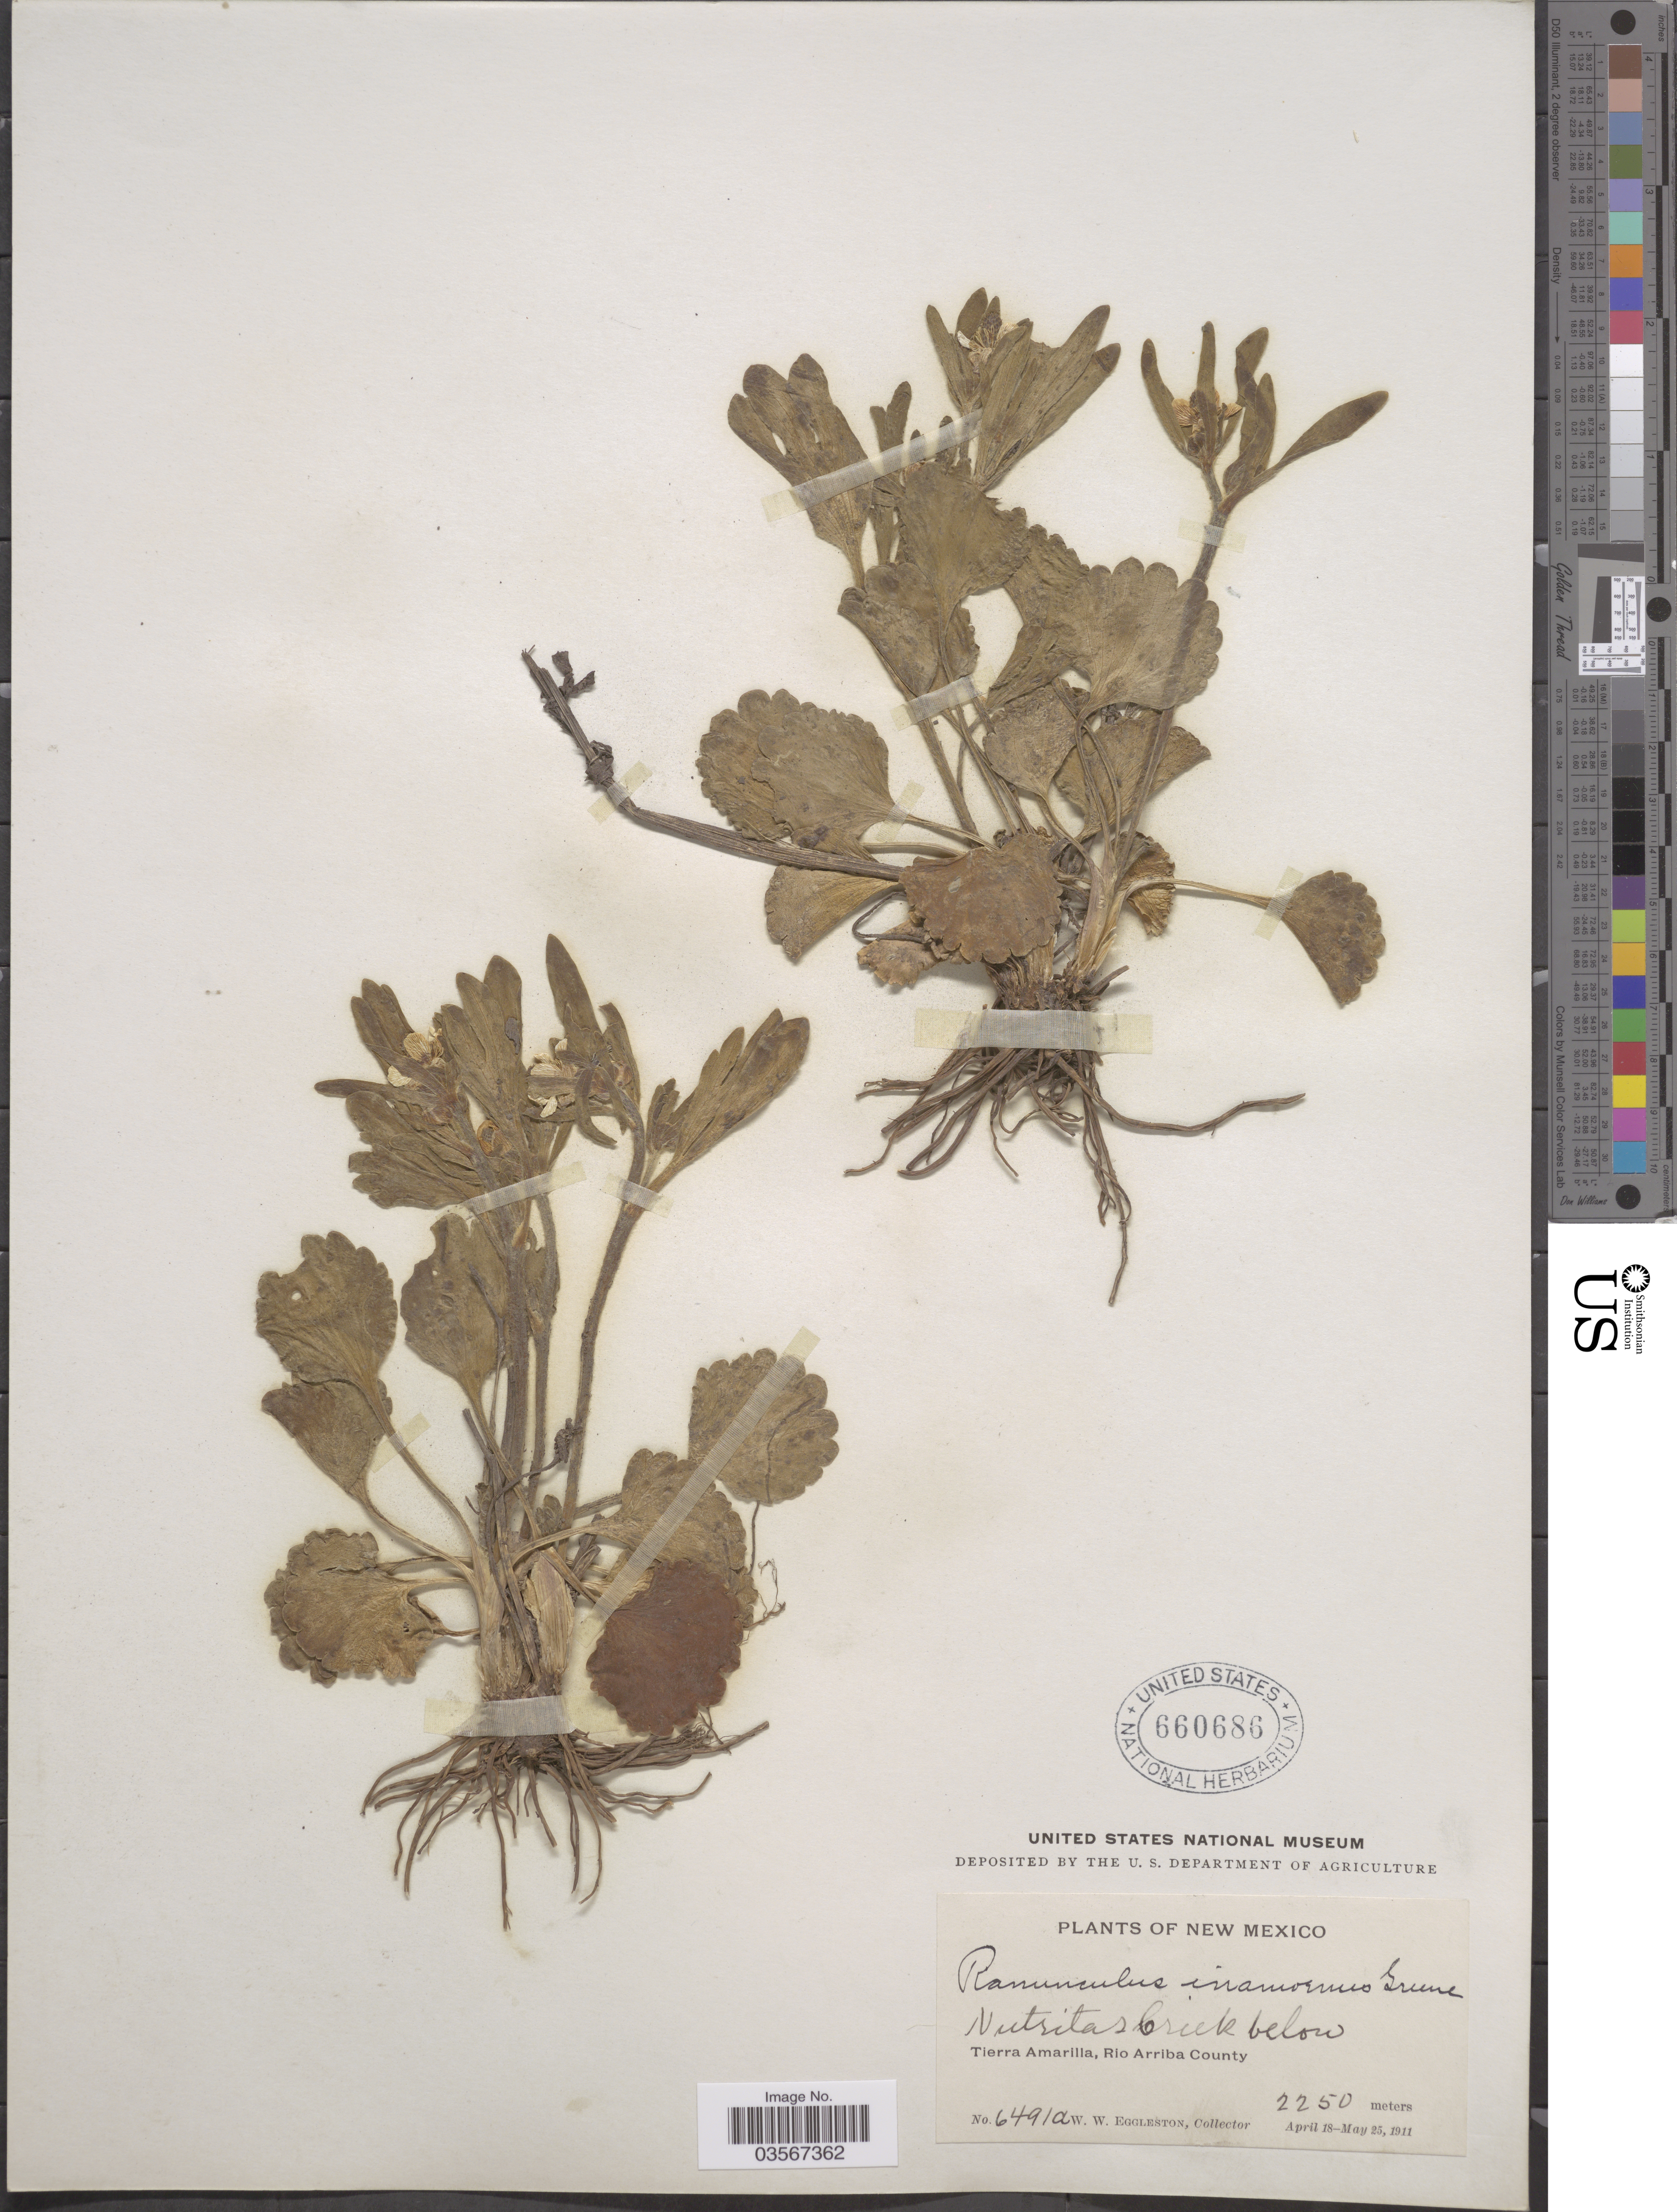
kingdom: Plantae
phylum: Tracheophyta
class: Magnoliopsida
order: Ranunculales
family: Ranunculaceae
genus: Ranunculus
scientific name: Ranunculus inamoenus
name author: Greene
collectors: W. W. Eggleston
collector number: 6491a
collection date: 1911-04-18/1911-05-25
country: United States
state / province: New Mexico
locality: Nutritas Creek below Tierra Amarilla, Rio Arriba County.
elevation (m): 2250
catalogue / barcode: US 660686